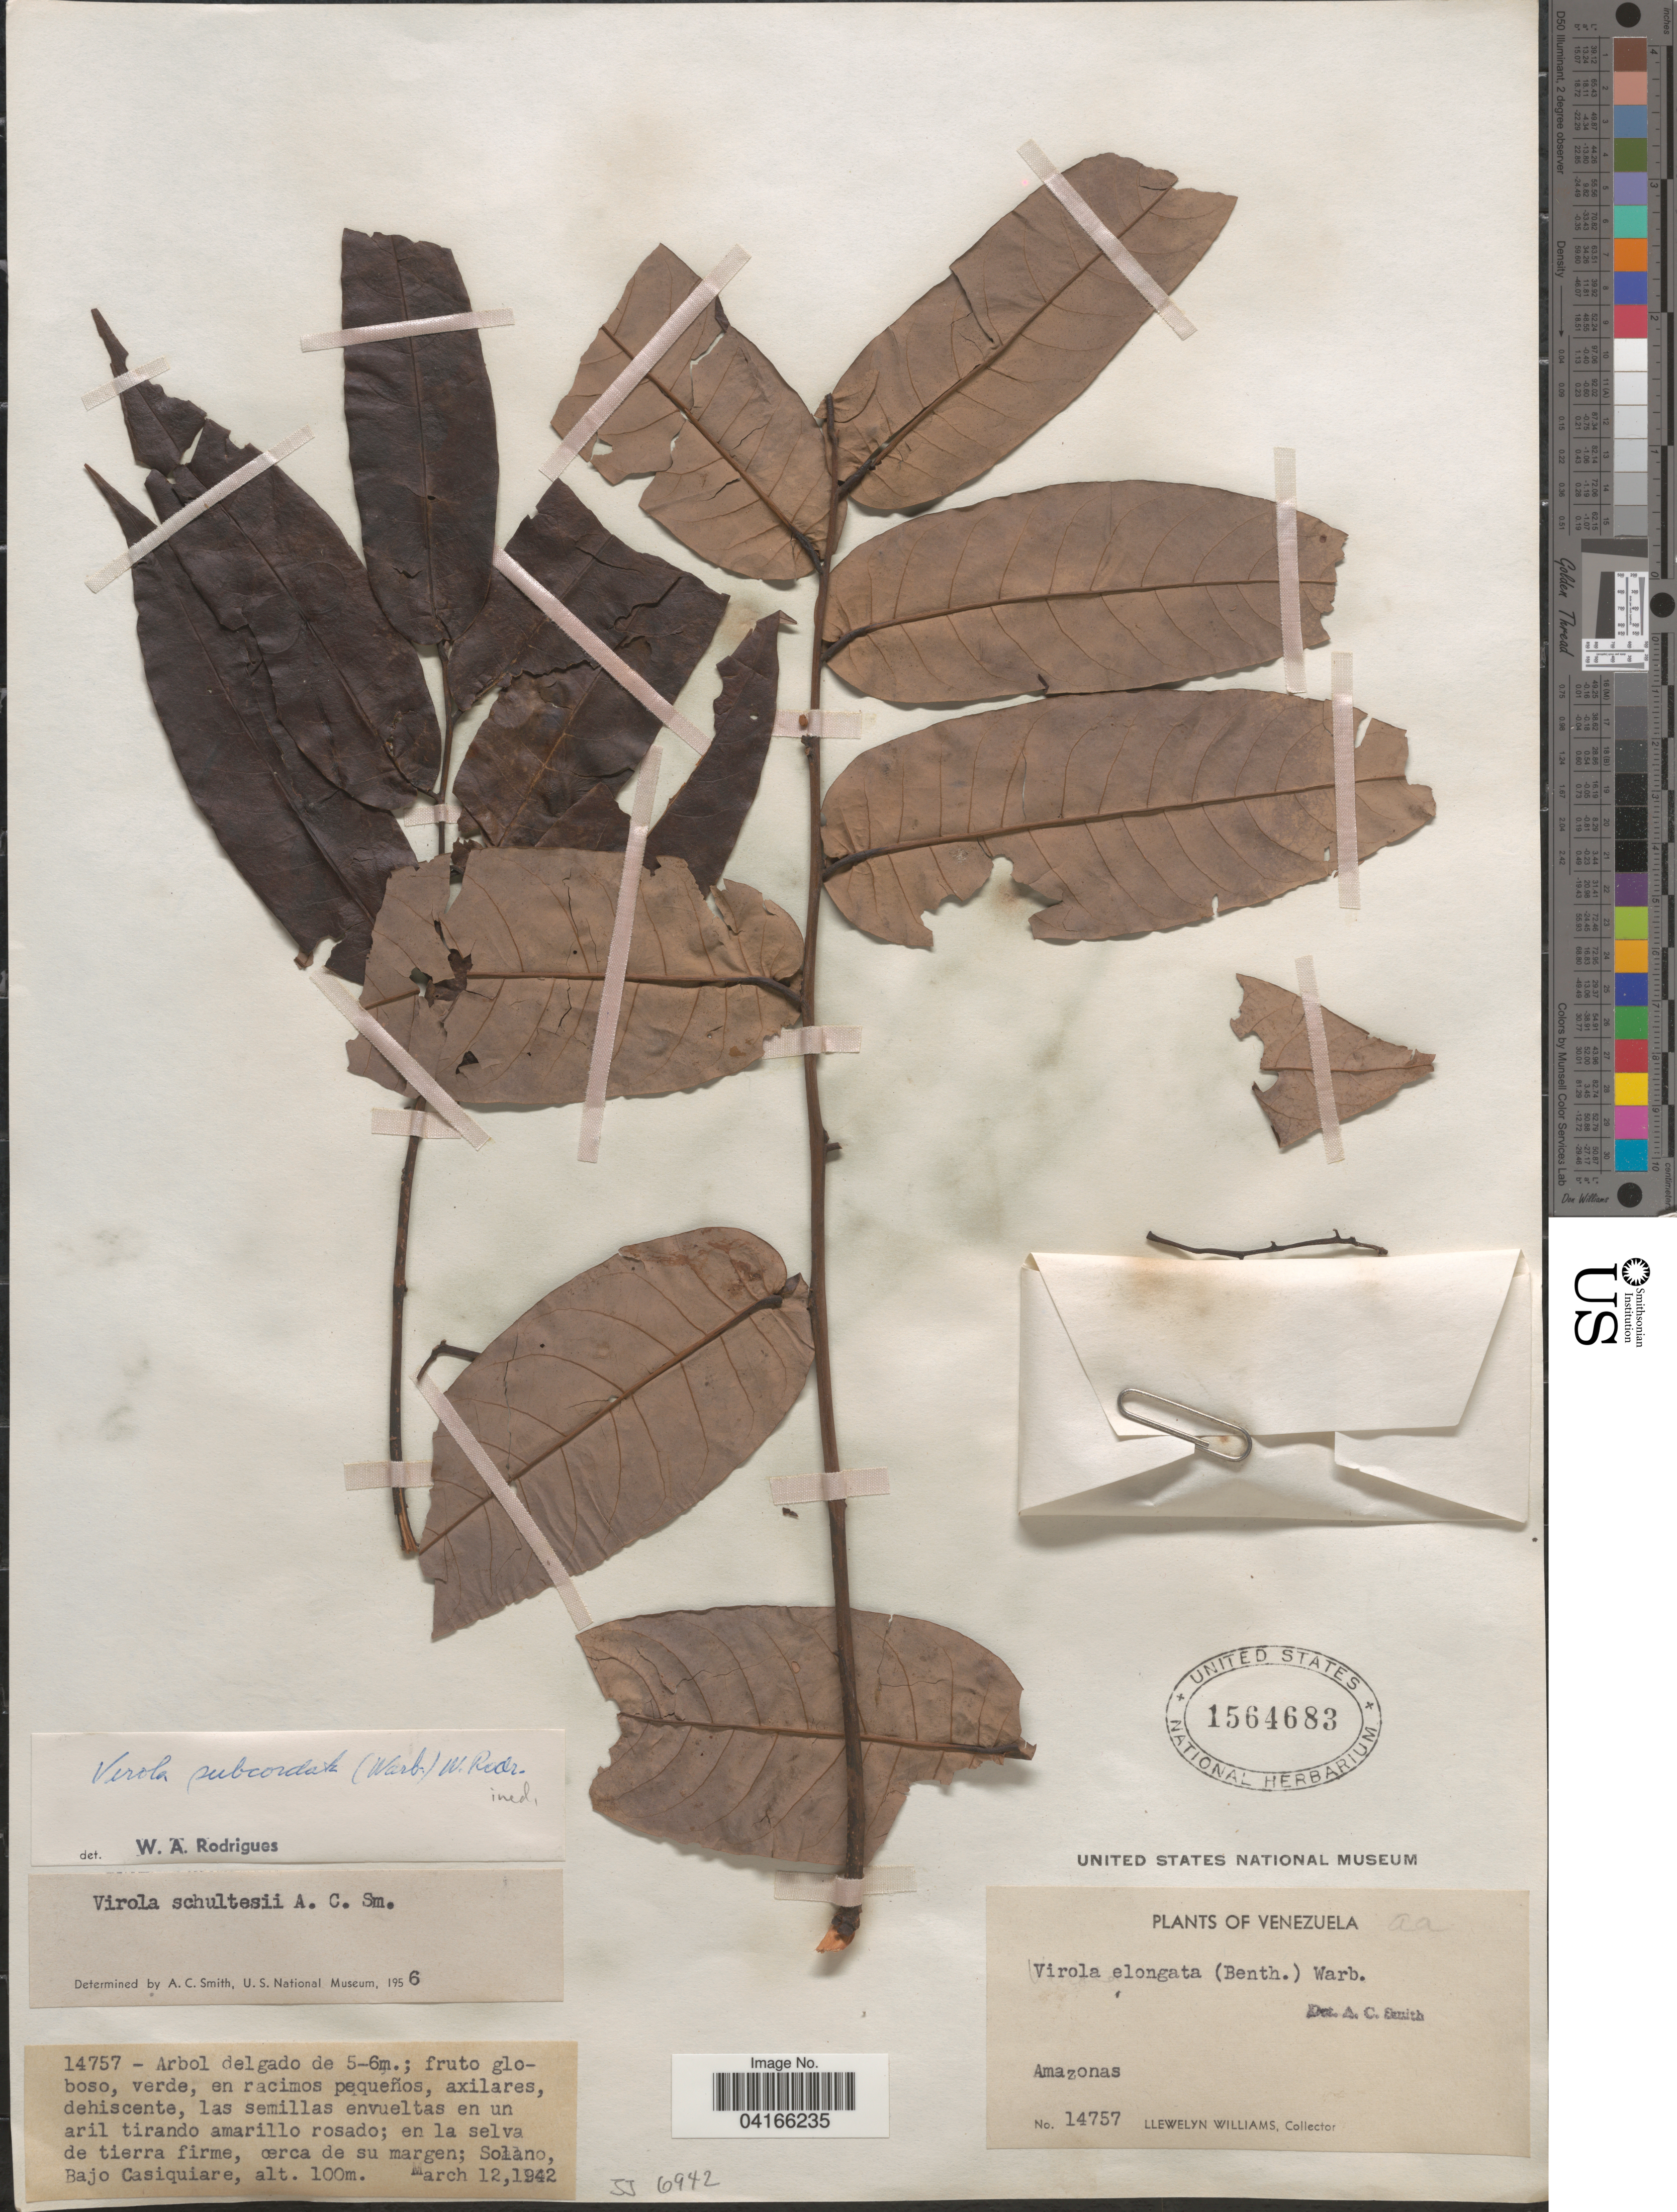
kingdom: Plantae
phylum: Tracheophyta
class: Magnoliopsida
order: Magnoliales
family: Myristicaceae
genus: Virola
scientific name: Virola subcordata (Warb.) W.A. Rodrigues, ined.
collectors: Ll. Williams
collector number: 14757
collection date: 1942-03-12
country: Venezuela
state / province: Amazonas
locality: Solano, Bajo Casiquiare.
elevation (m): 100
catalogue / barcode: US 1564683